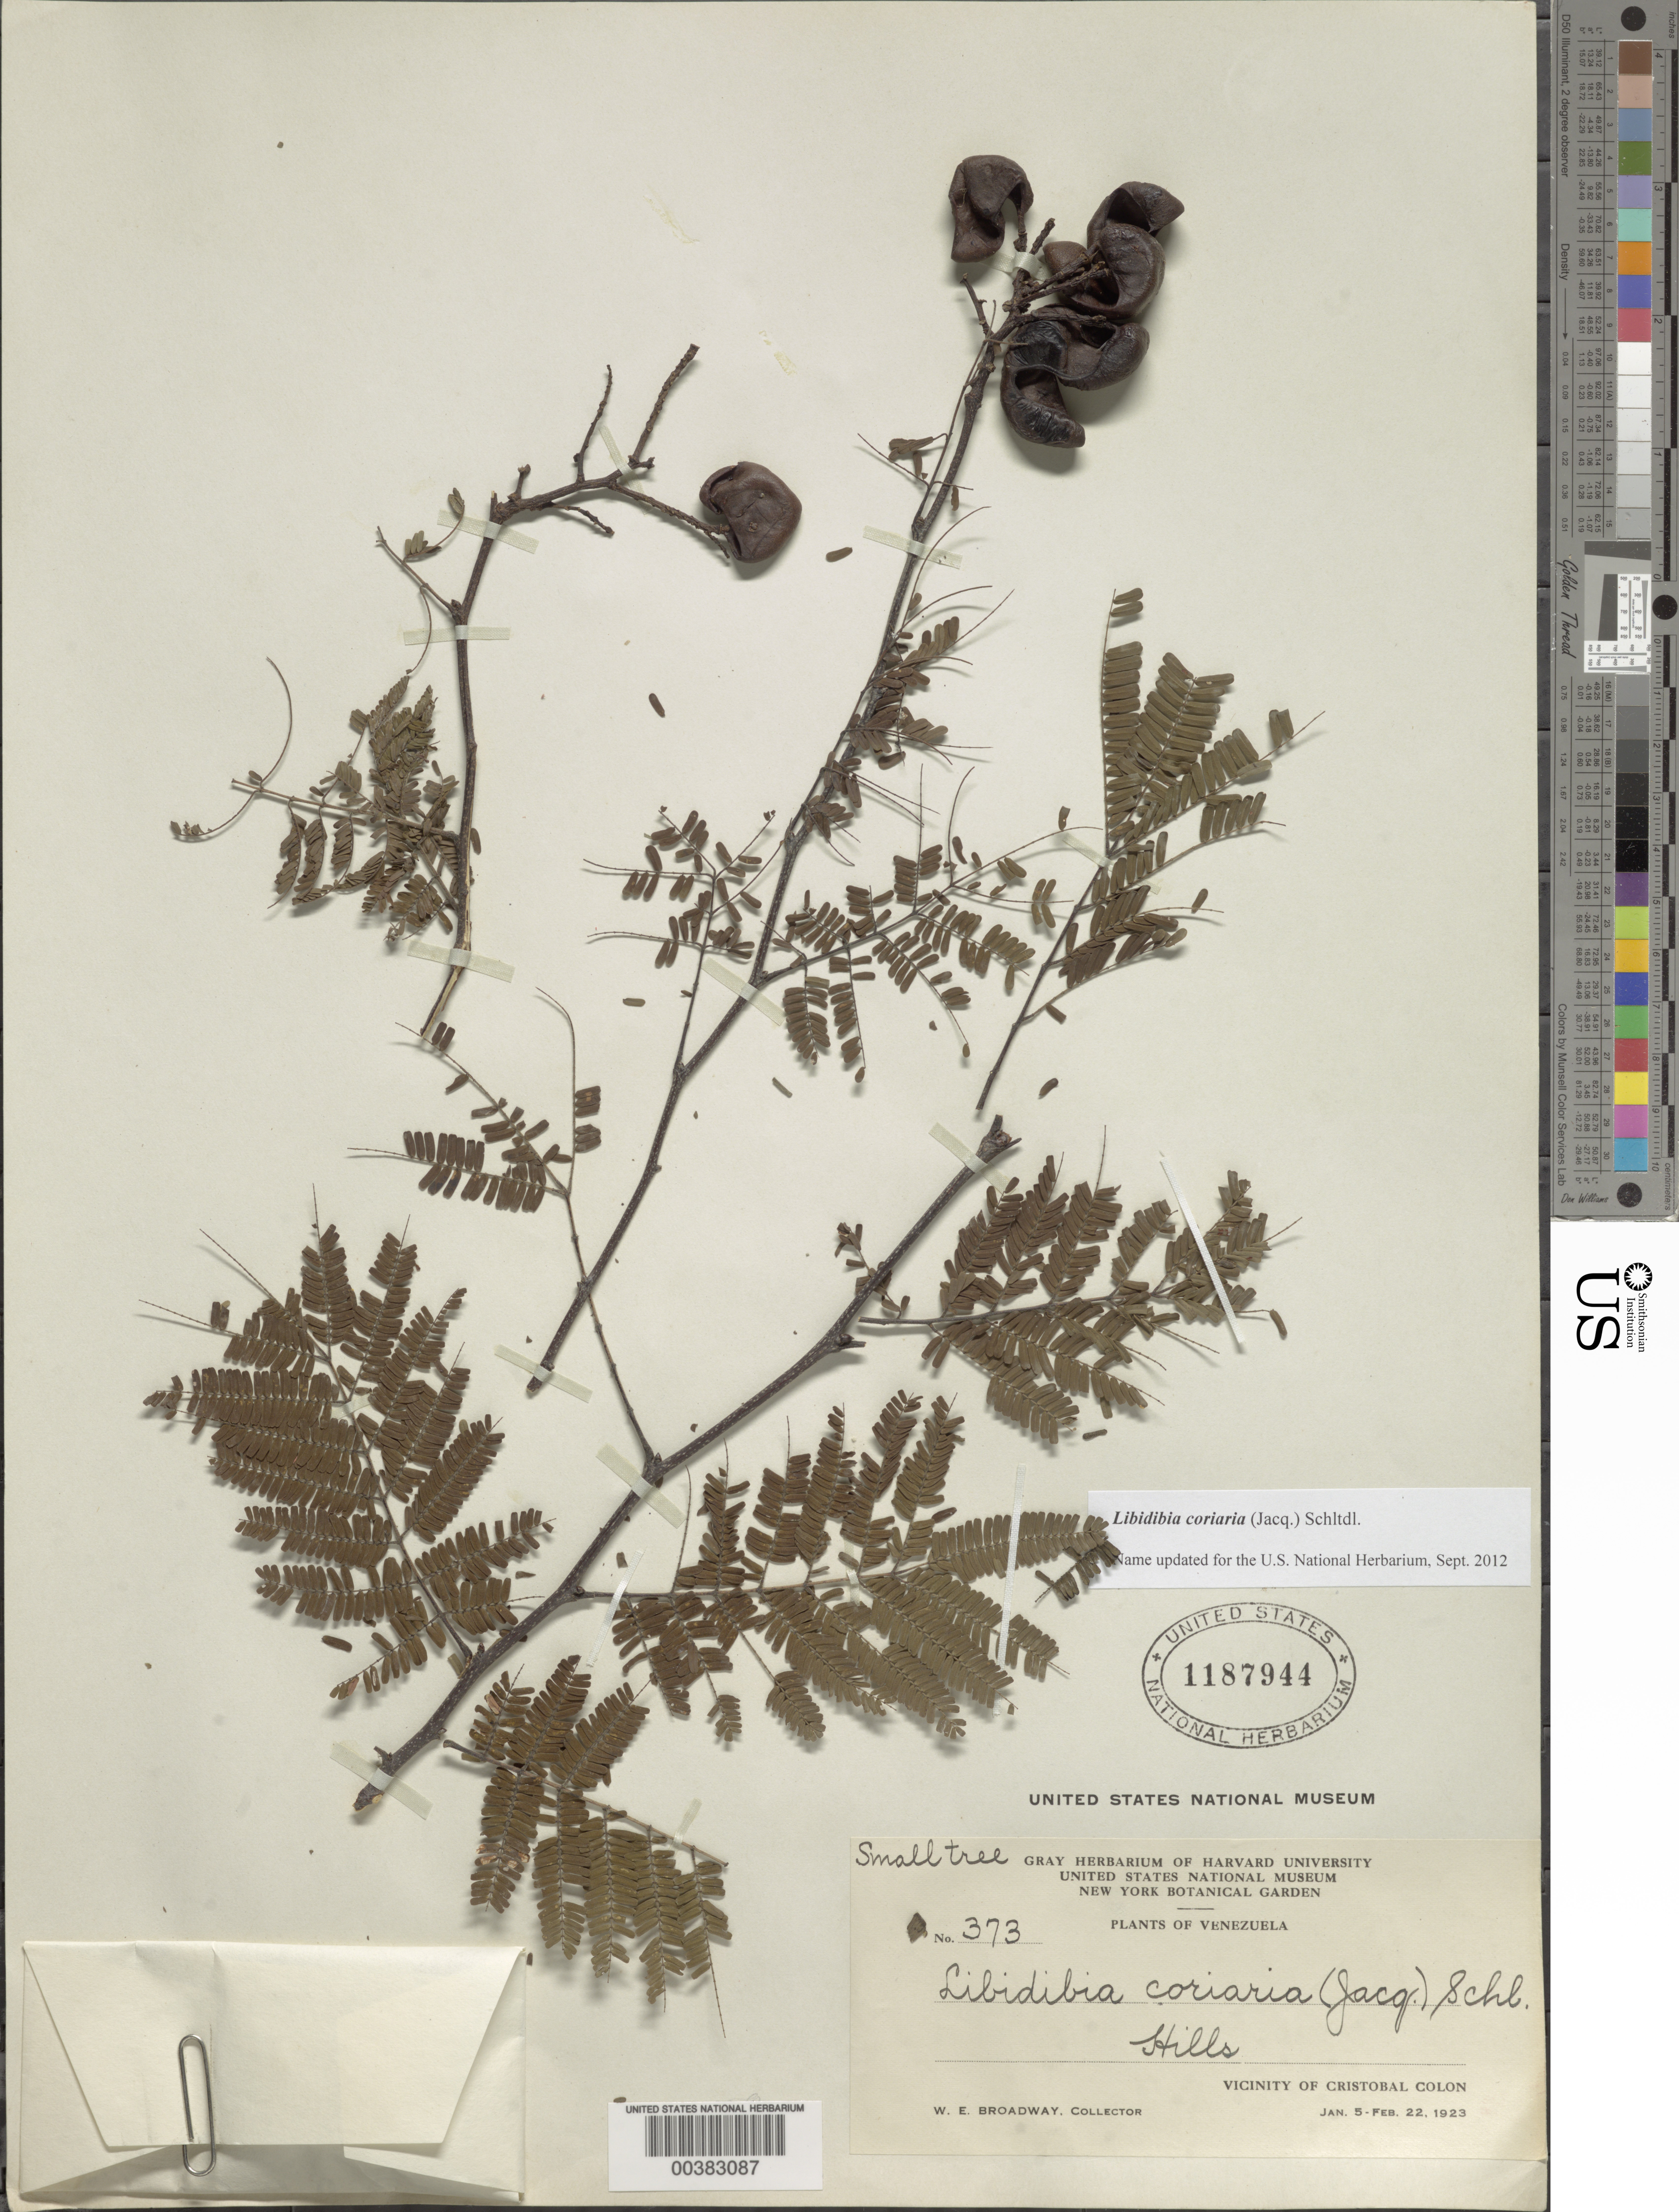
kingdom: Plantae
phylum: Tracheophyta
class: Magnoliopsida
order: Fabales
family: Fabaceae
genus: Libidibia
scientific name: Libidibia coriaria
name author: (Jacq.) Schltdl.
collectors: W. E. Broadway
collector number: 373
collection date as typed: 05 Jan 1923 to 22 Feb 1923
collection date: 1923-01-05/1923-02-22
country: Venezuela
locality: Vicinity of Cristoball Colon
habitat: Hills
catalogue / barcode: US 1187944